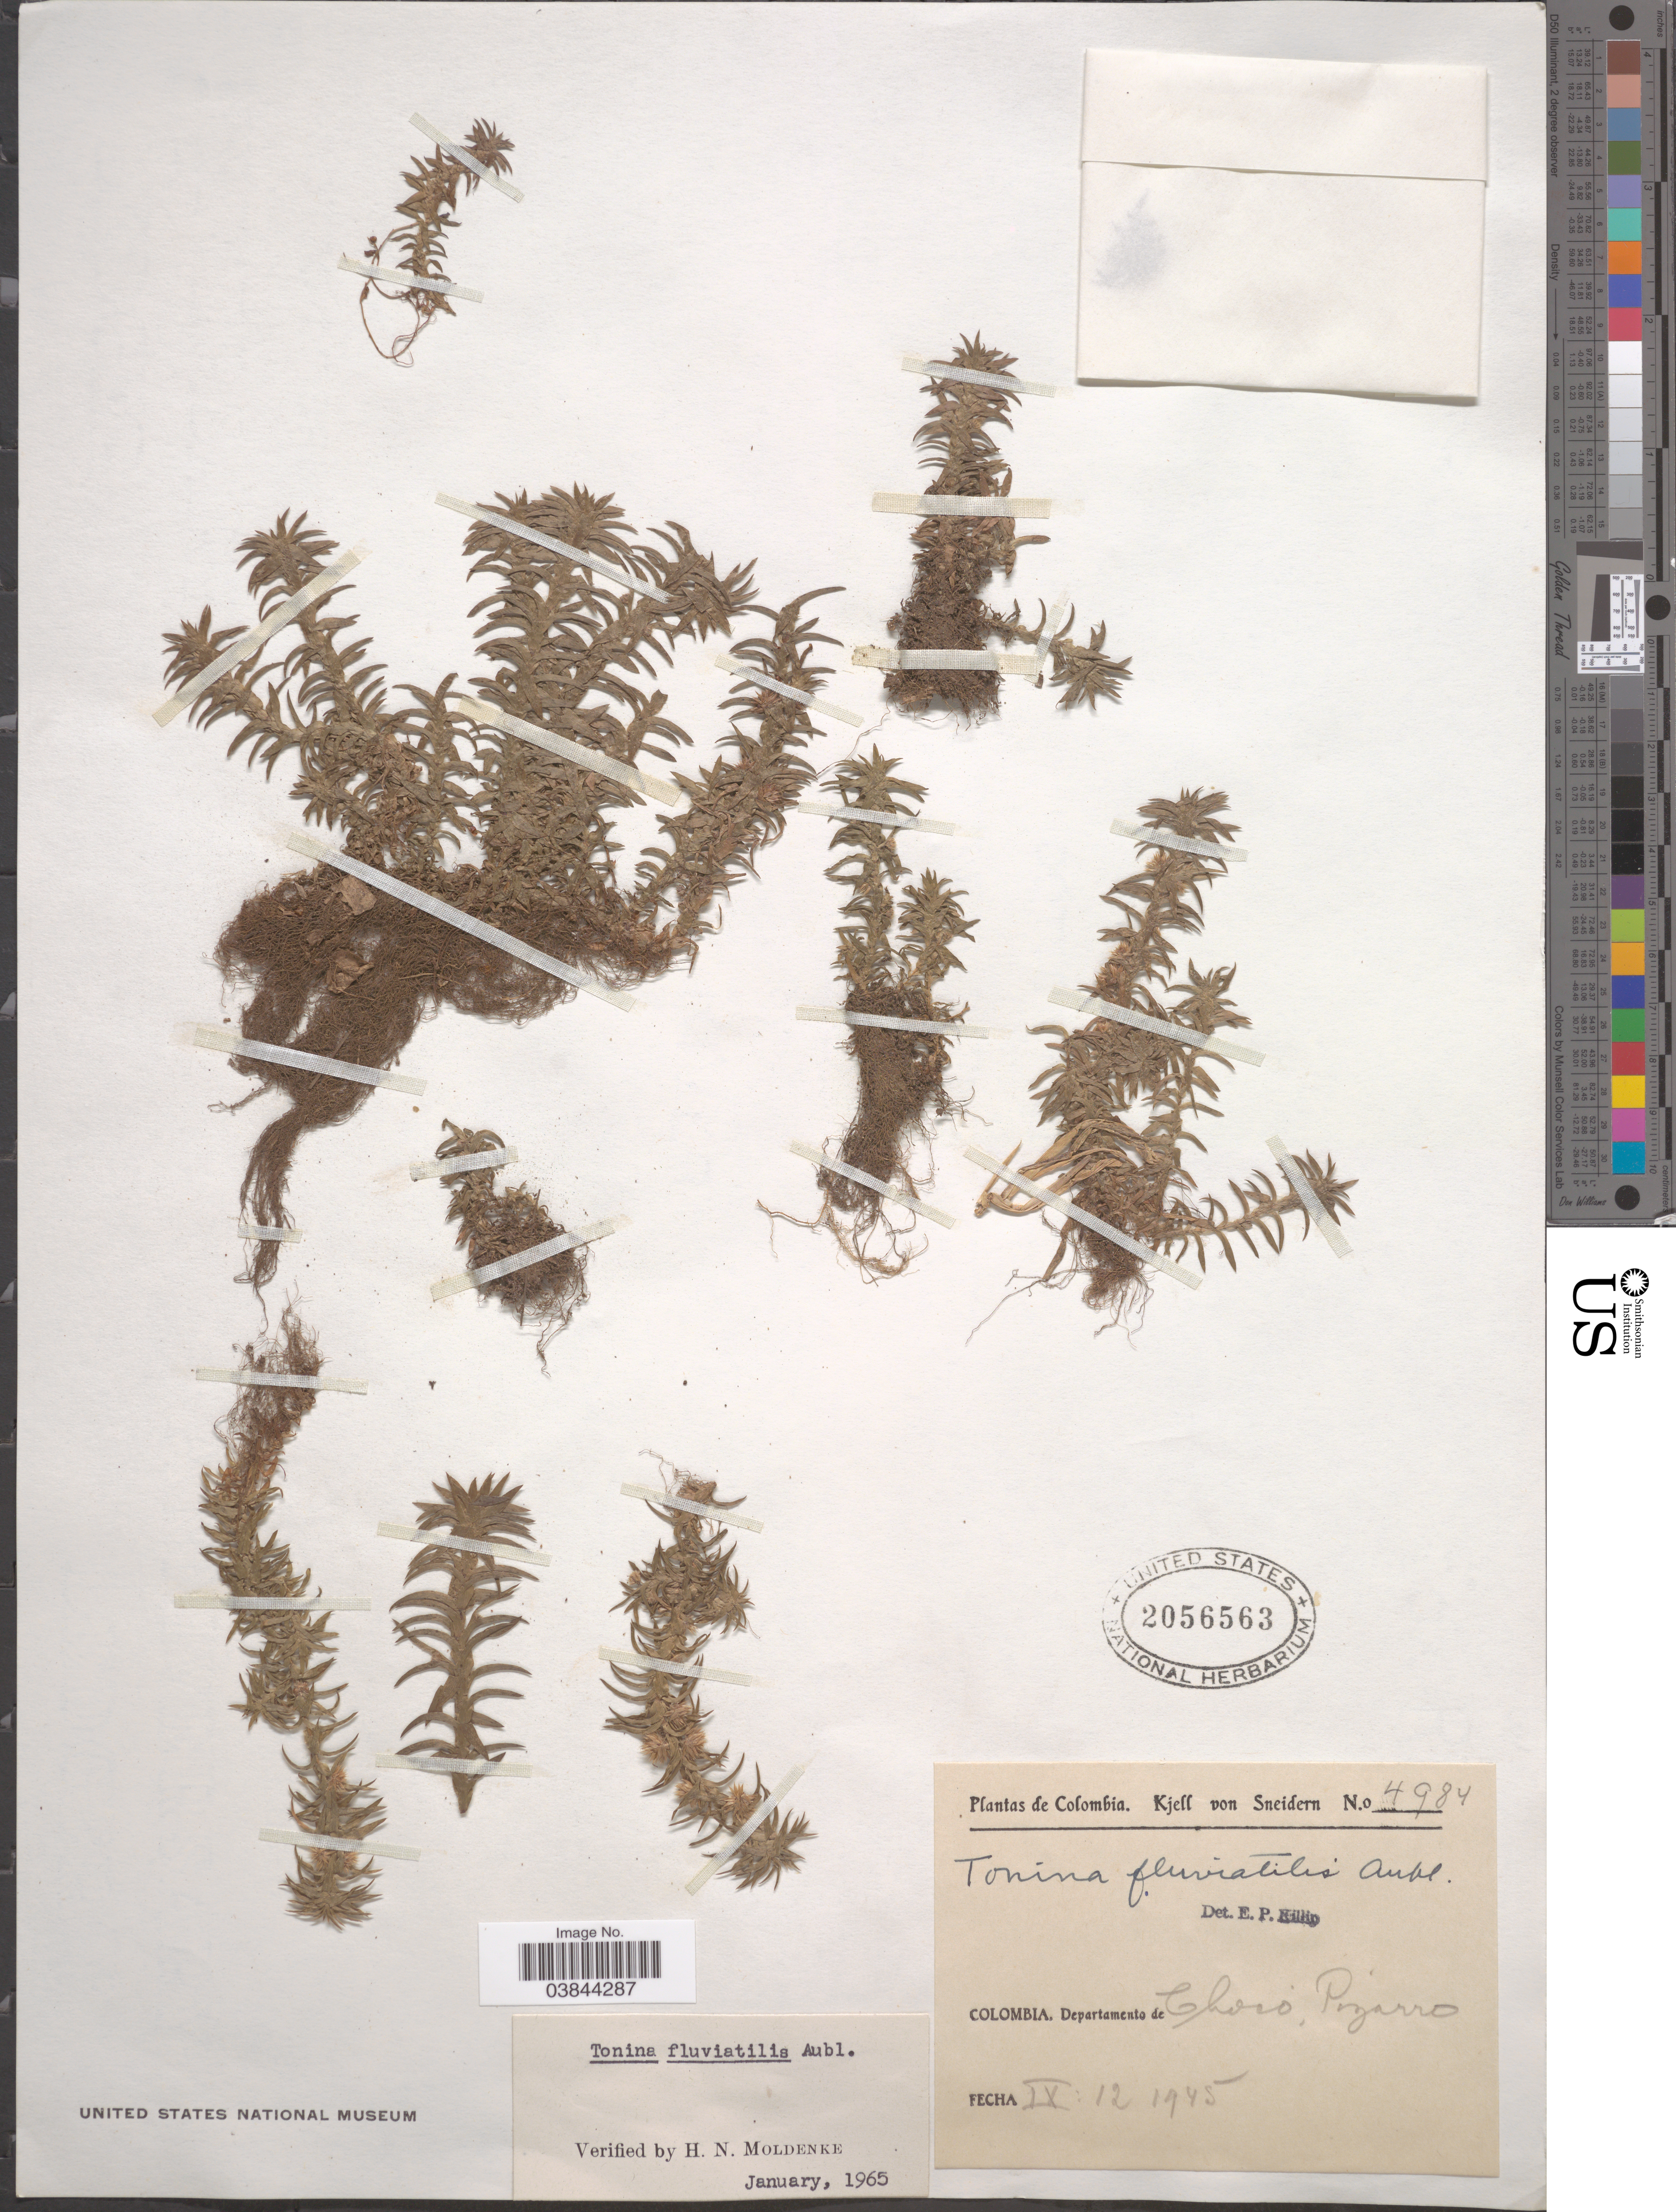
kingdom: Plantae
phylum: Tracheophyta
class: Liliopsida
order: Poales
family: Eriocaulaceae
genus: Tonina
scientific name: Tonina fluviatilis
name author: Aubl.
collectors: K. von Sneidern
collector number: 4984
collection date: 1945-09-12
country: Colombia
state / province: Chocó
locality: Departamento de Choco, Pizarro.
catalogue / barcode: US 2056563